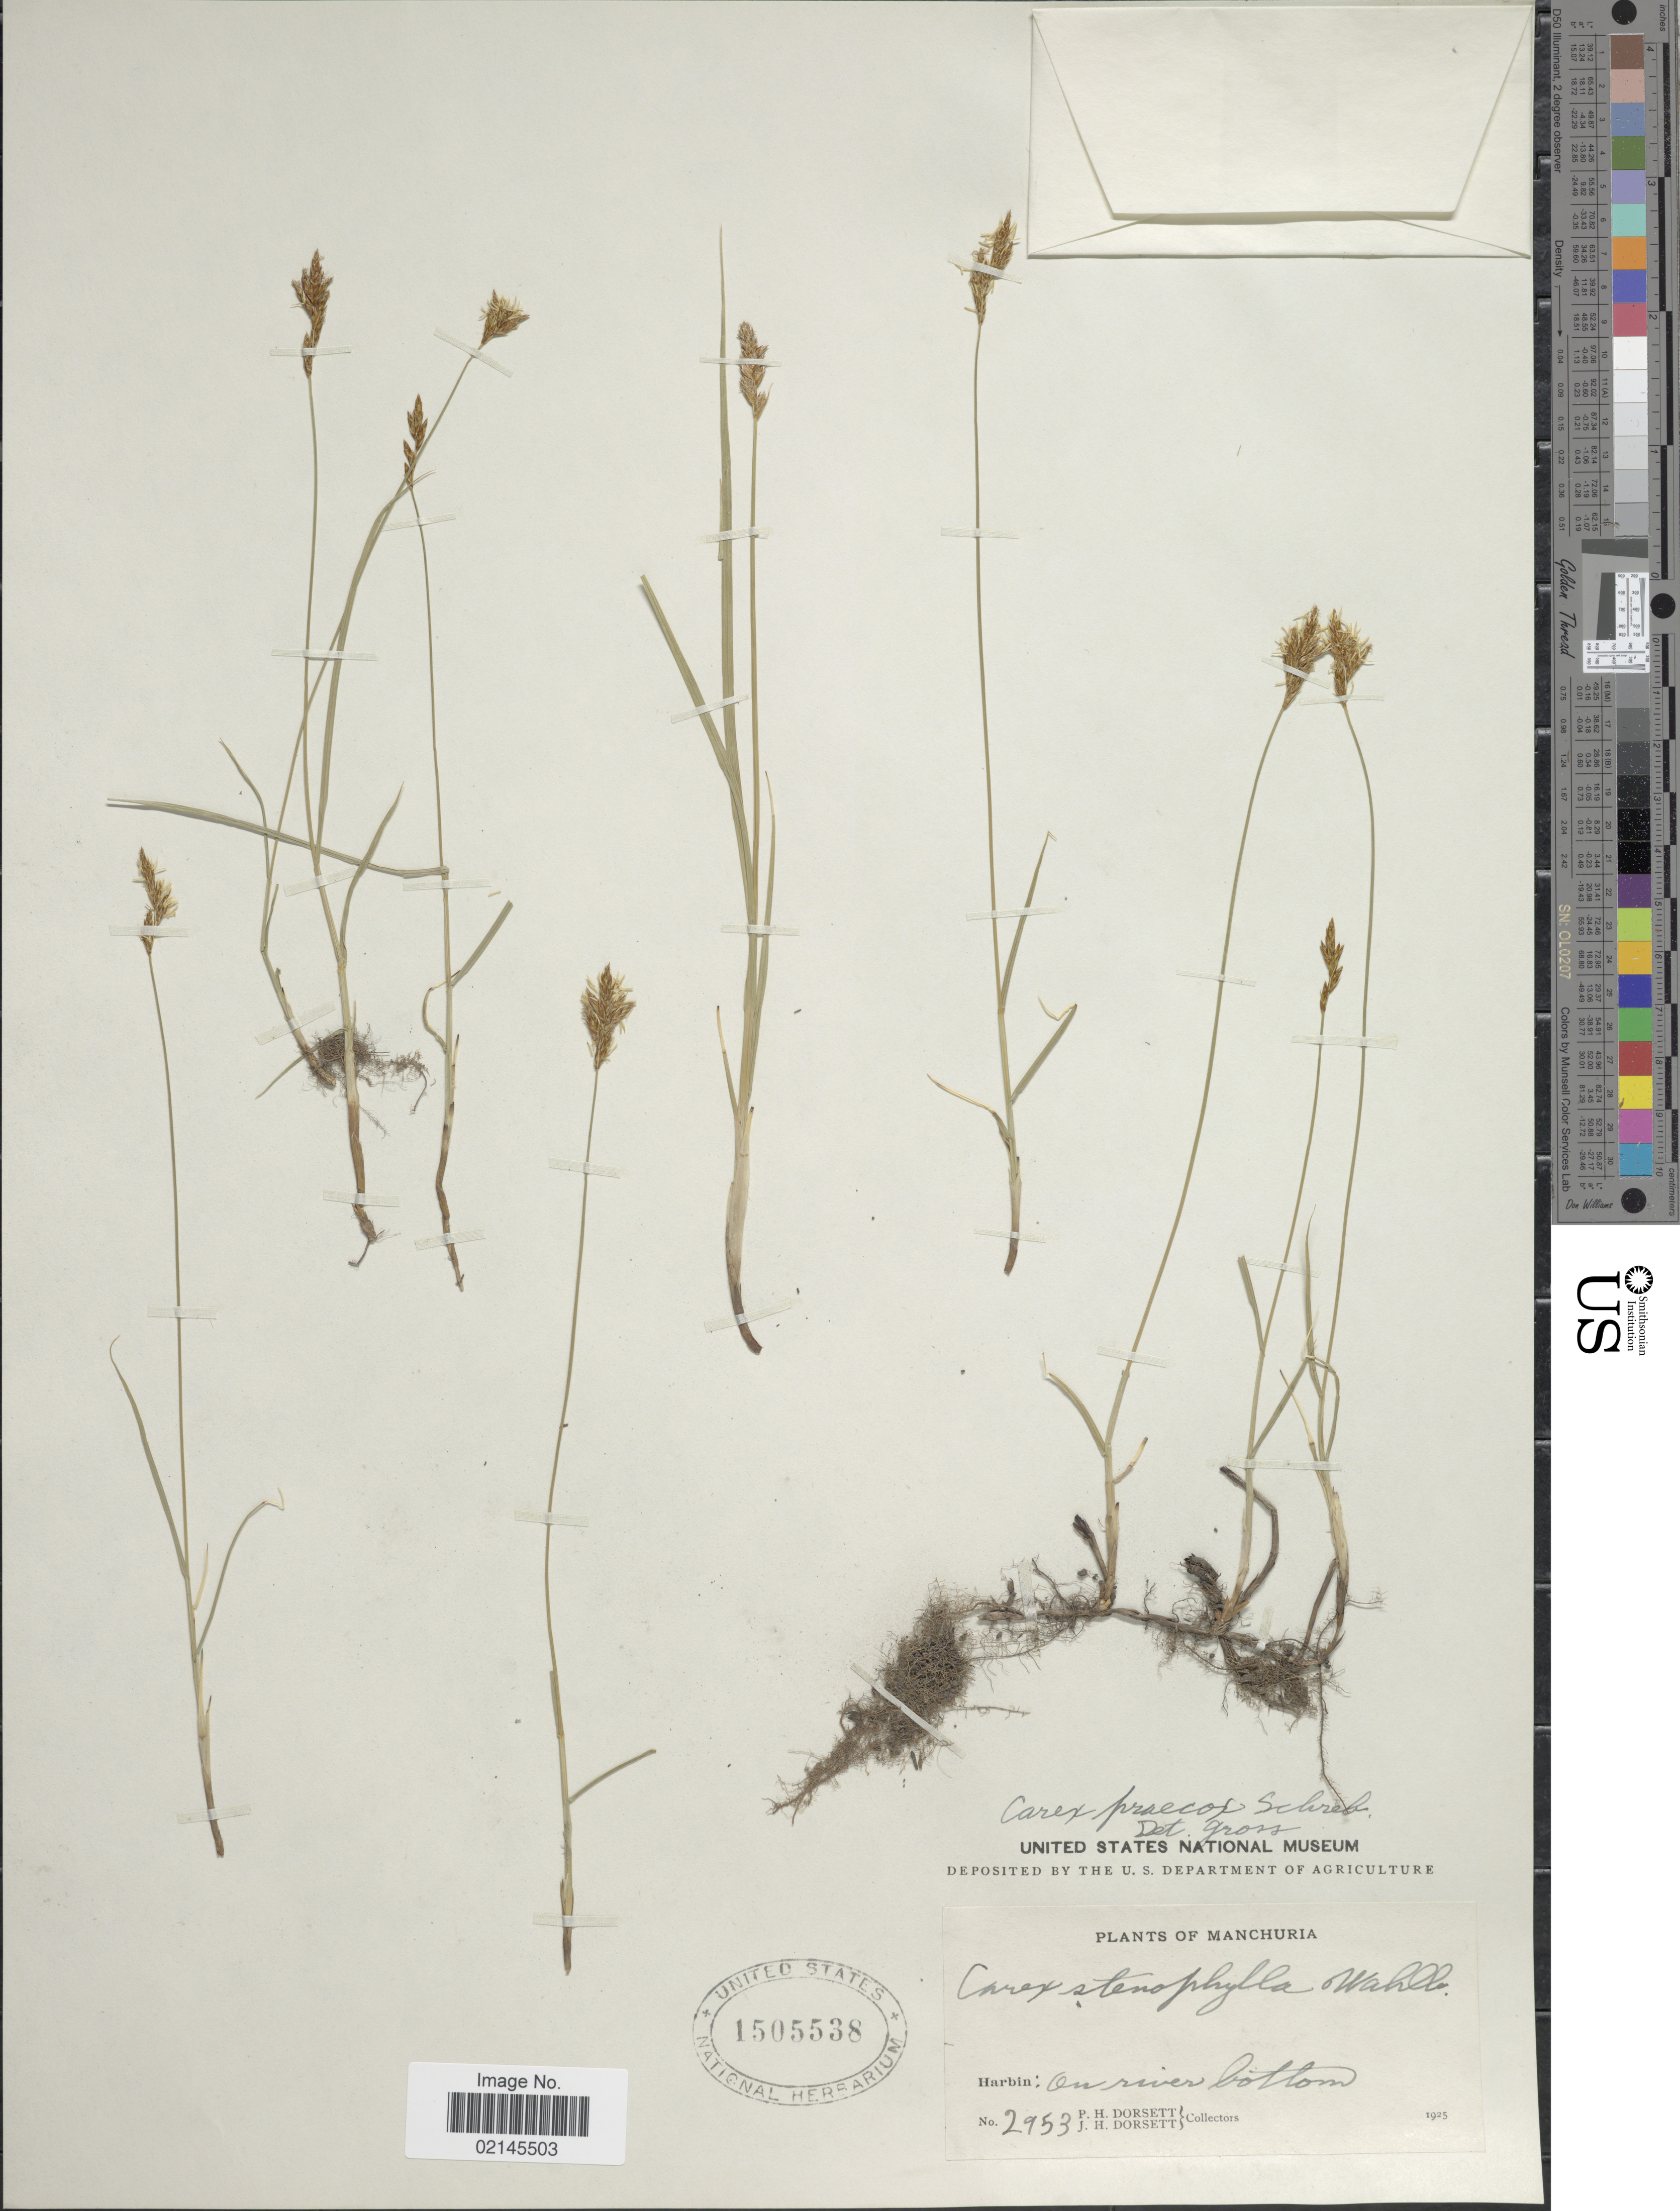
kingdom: Plantae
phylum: Tracheophyta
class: Liliopsida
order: Poales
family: Cyperaceae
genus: Carex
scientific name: Carex praecox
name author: Schreb.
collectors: P. H. Dorsett & J. Dorsett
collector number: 2953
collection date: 1925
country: China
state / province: Heilongjiang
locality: Manchuria, Harbin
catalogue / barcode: US 1505538